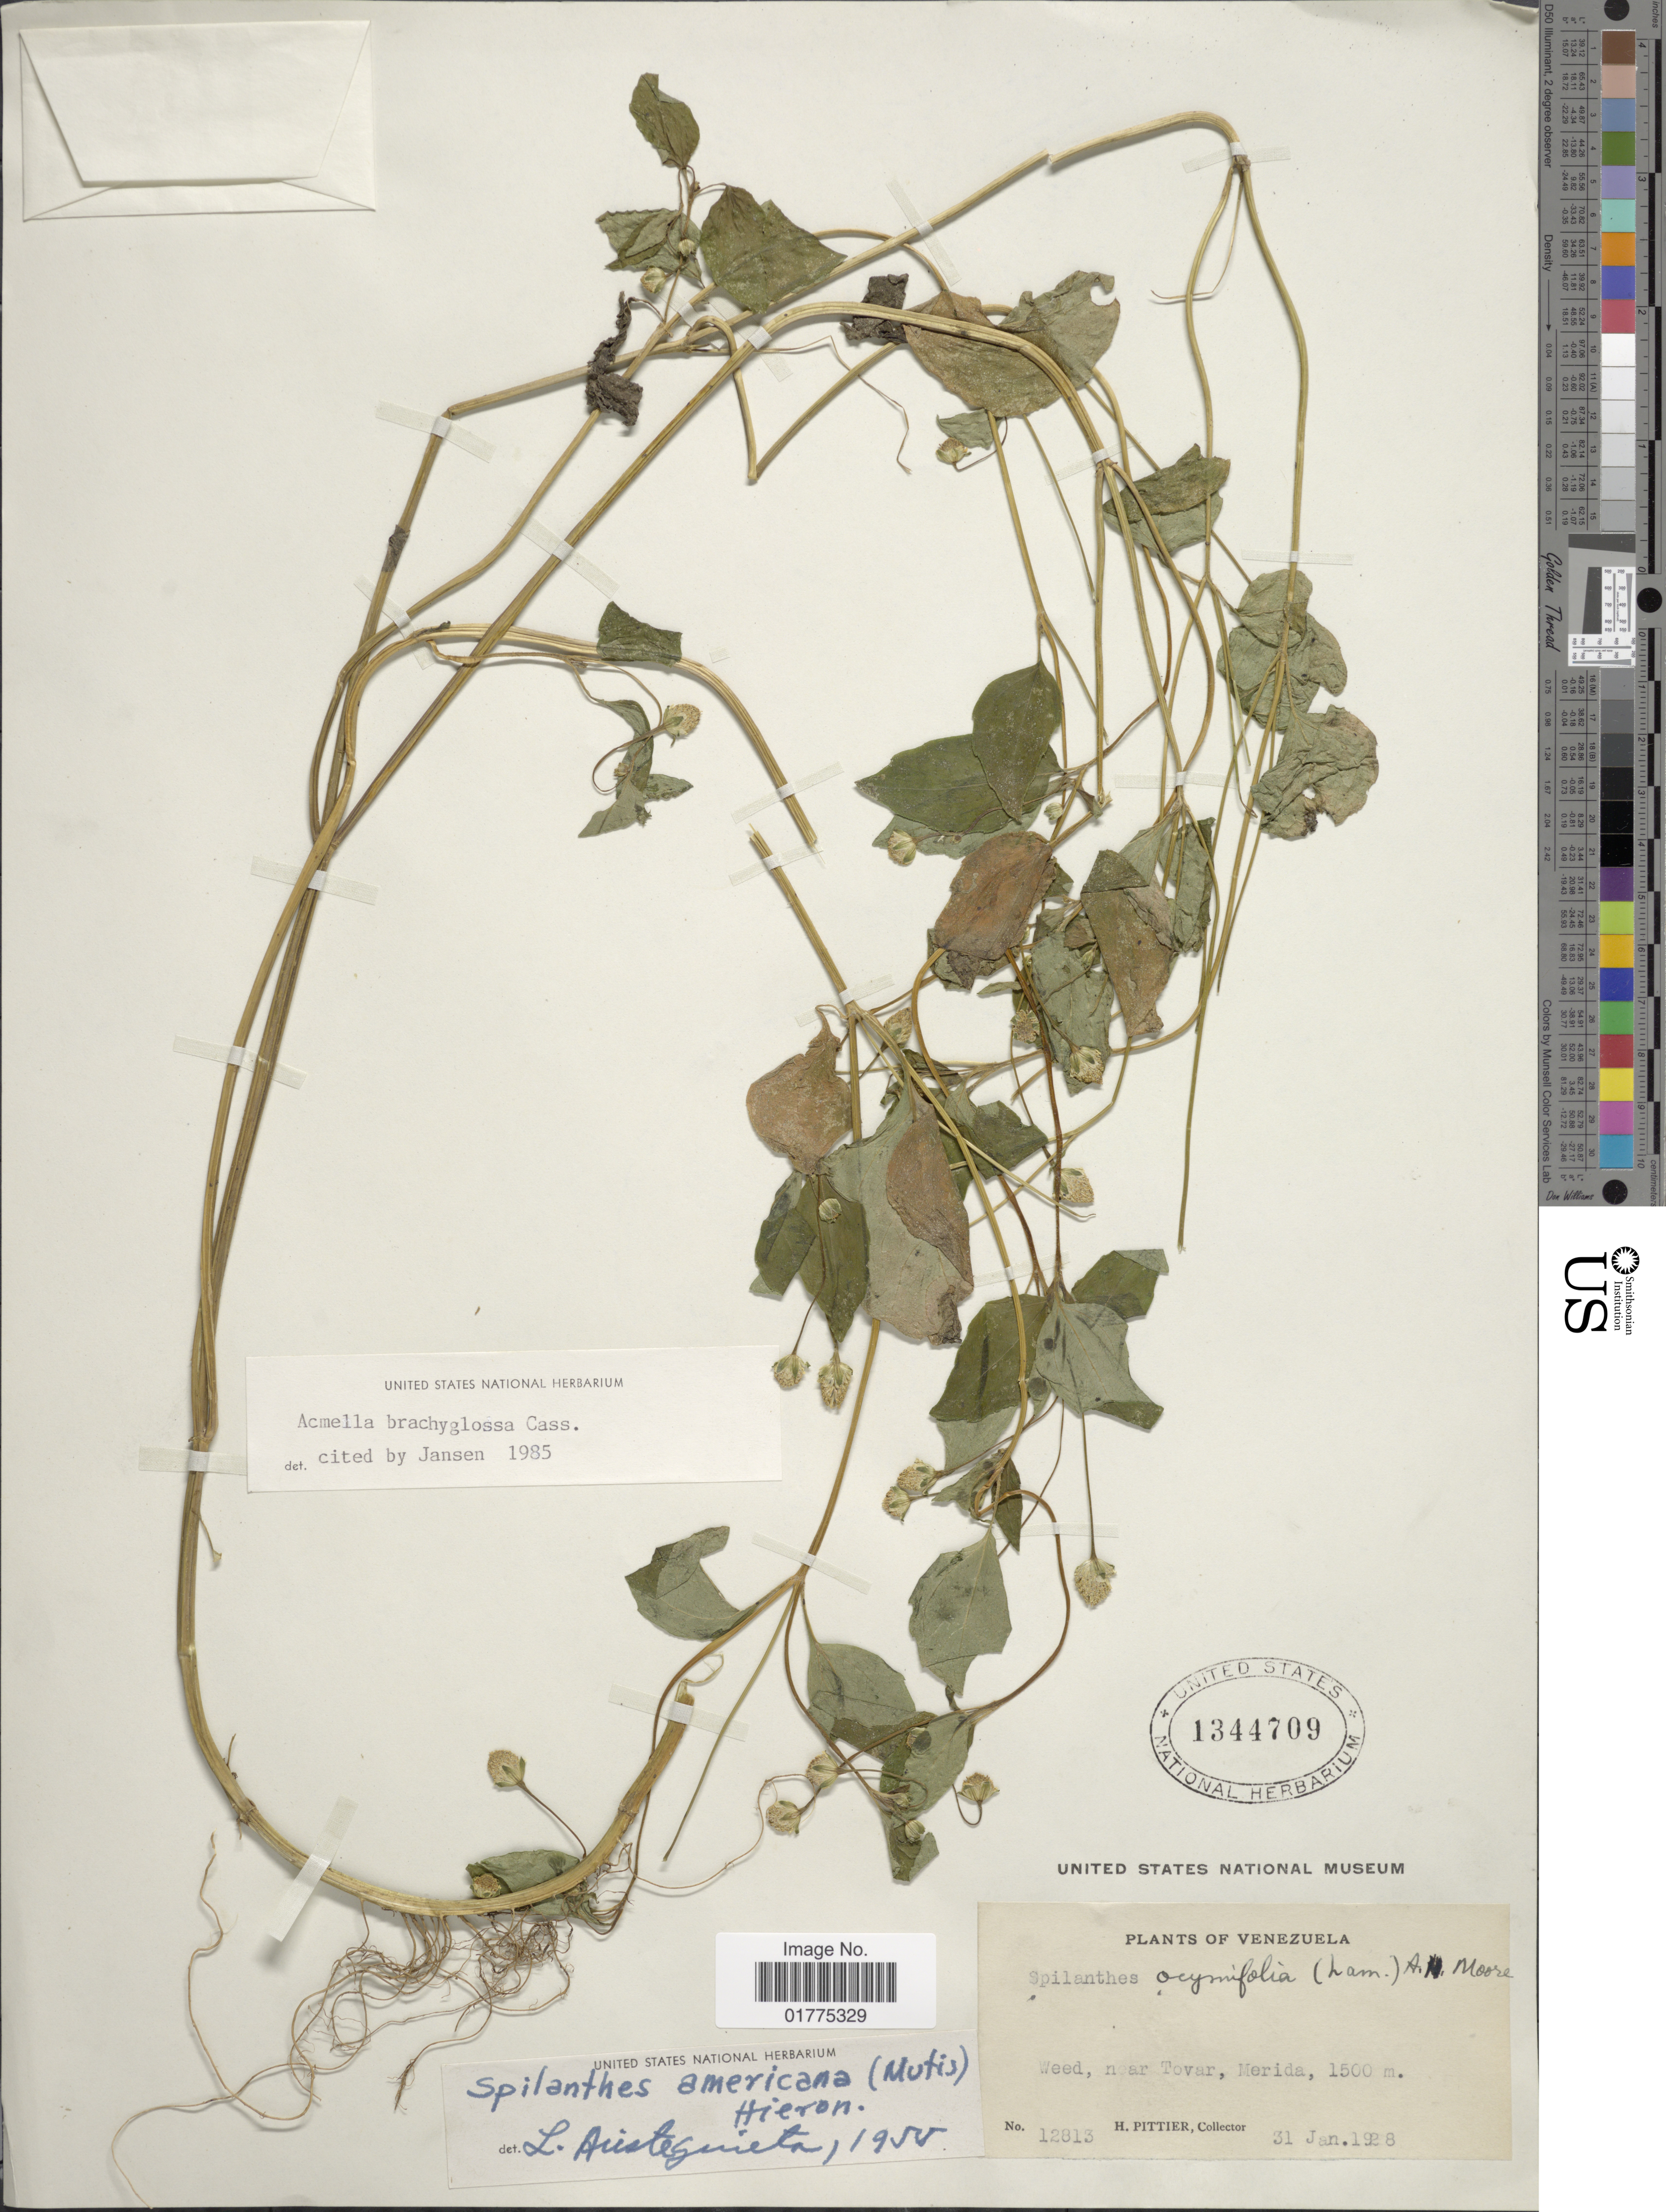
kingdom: Plantae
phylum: Tracheophyta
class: Magnoliopsida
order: Asterales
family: Asteraceae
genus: Acmella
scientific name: Acmella brachyglossa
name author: Cass.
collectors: H. F. Pittier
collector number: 12813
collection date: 1928-01-31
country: Venezuela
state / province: Mérida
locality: Weed, near Tovar, Merida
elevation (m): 1500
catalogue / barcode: US 1344709